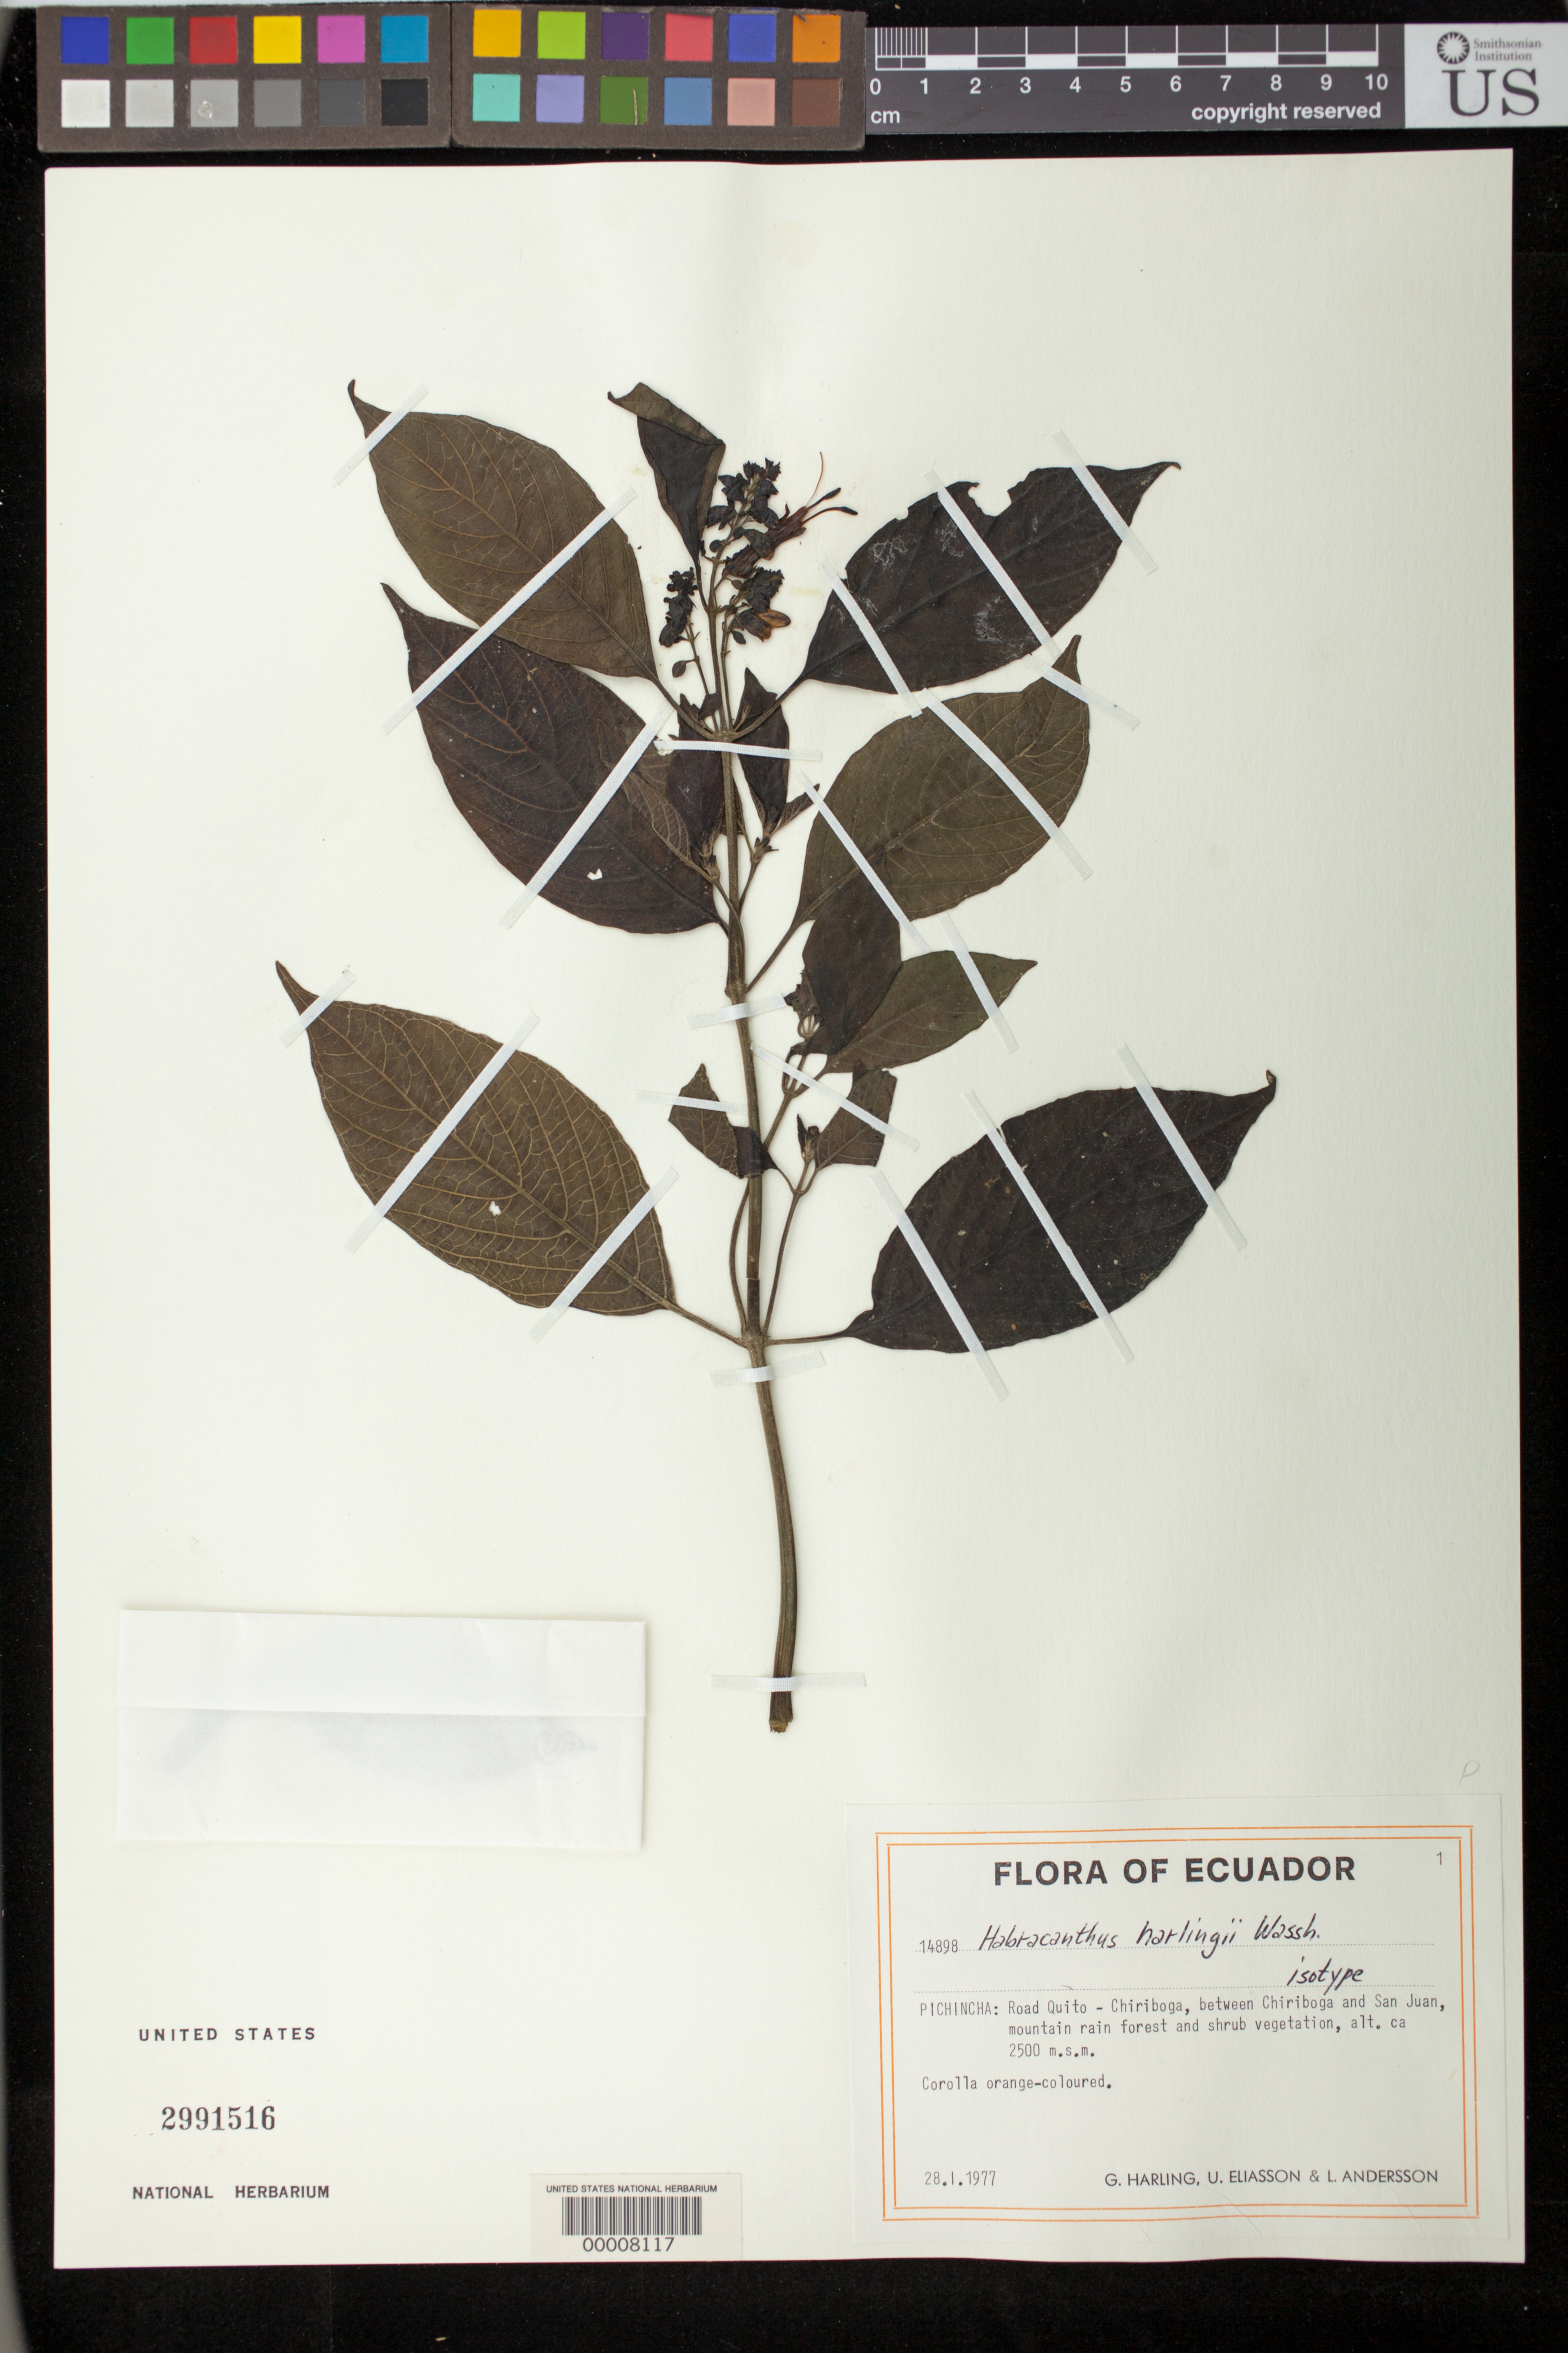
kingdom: Plantae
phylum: Tracheophyta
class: Magnoliopsida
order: Lamiales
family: Acanthaceae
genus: Habracanthus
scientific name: Habracanthus harlingii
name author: Wassh.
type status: Isotype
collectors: G. Harling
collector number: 14898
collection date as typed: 28 Jan 1977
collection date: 1977-01-28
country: Ecuador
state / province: Pichincha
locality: Road Quito - Chiriboga, between Chiriboga and San Juan.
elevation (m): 2500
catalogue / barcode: US 2991516